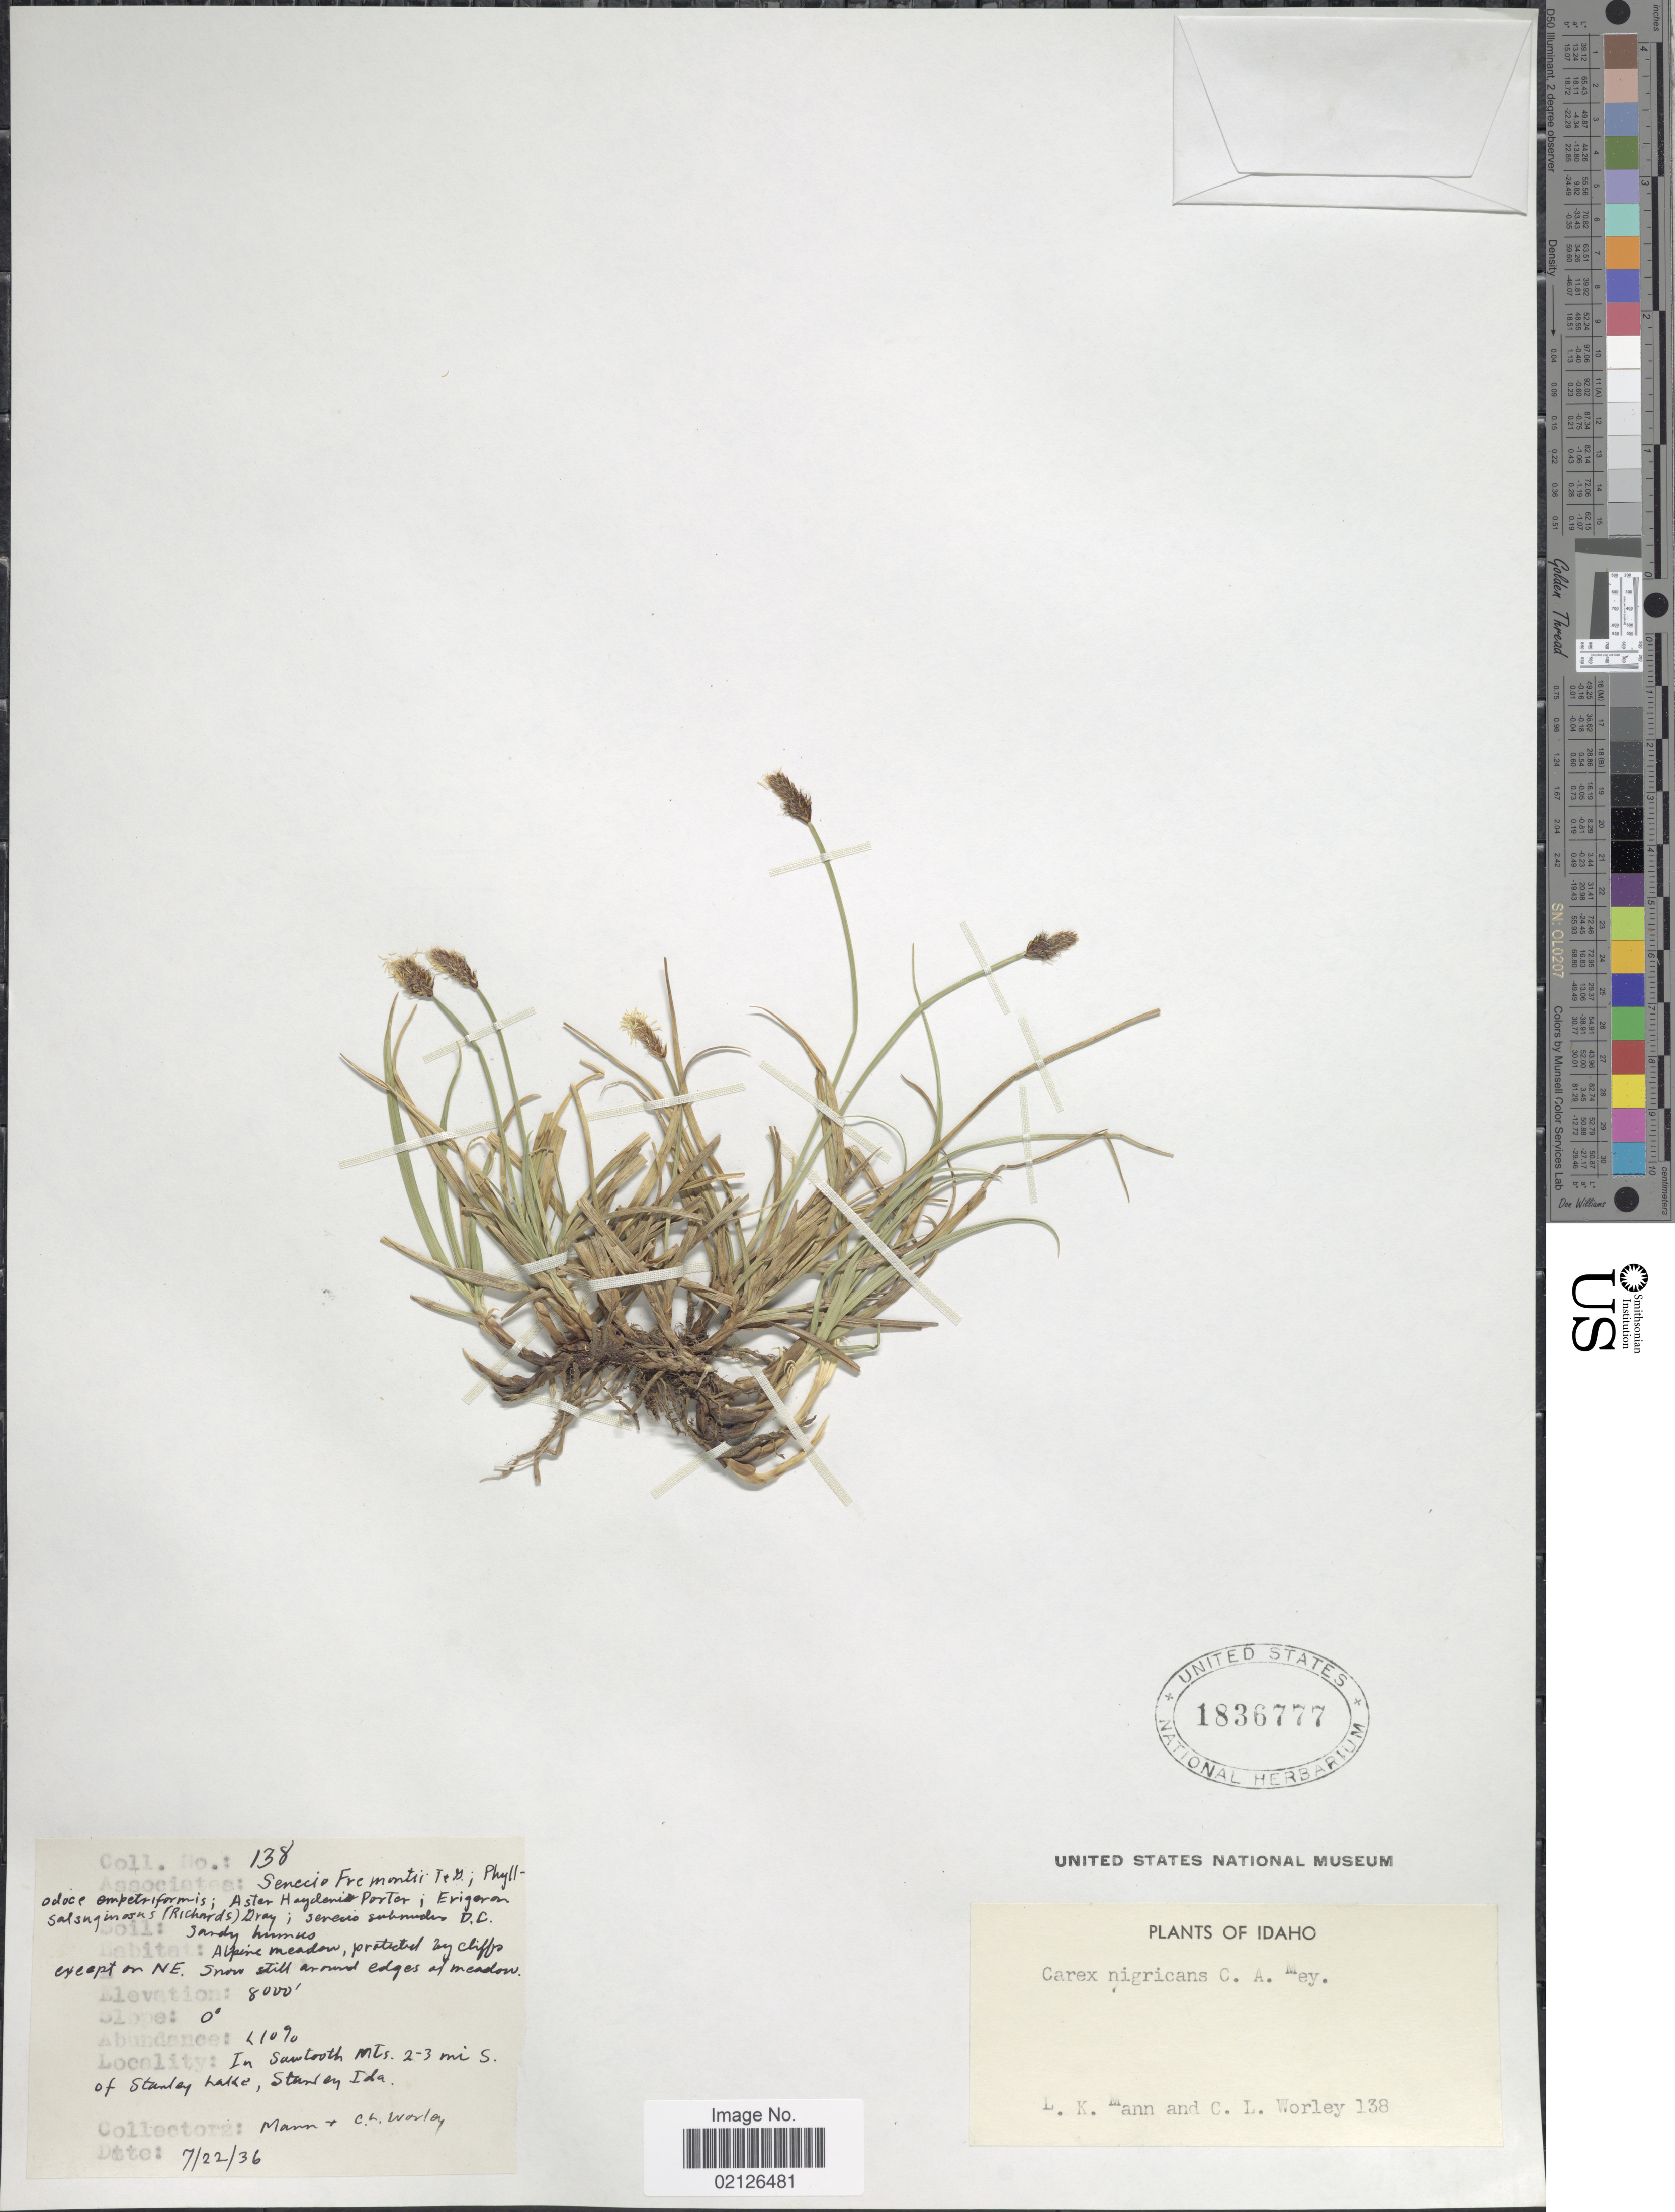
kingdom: Plantae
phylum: Tracheophyta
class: Liliopsida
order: Poales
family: Cyperaceae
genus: Carex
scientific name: Carex nigricans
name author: C.A. Mey.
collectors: L. K. Mann & C. Worley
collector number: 138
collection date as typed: Transcribed d/m/y: 22/7/36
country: United States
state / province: Idaho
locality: In Sawtooth Mts. 2-3 mi S of Stanley Lake, Stanley Ida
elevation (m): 2438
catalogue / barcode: US 1836777